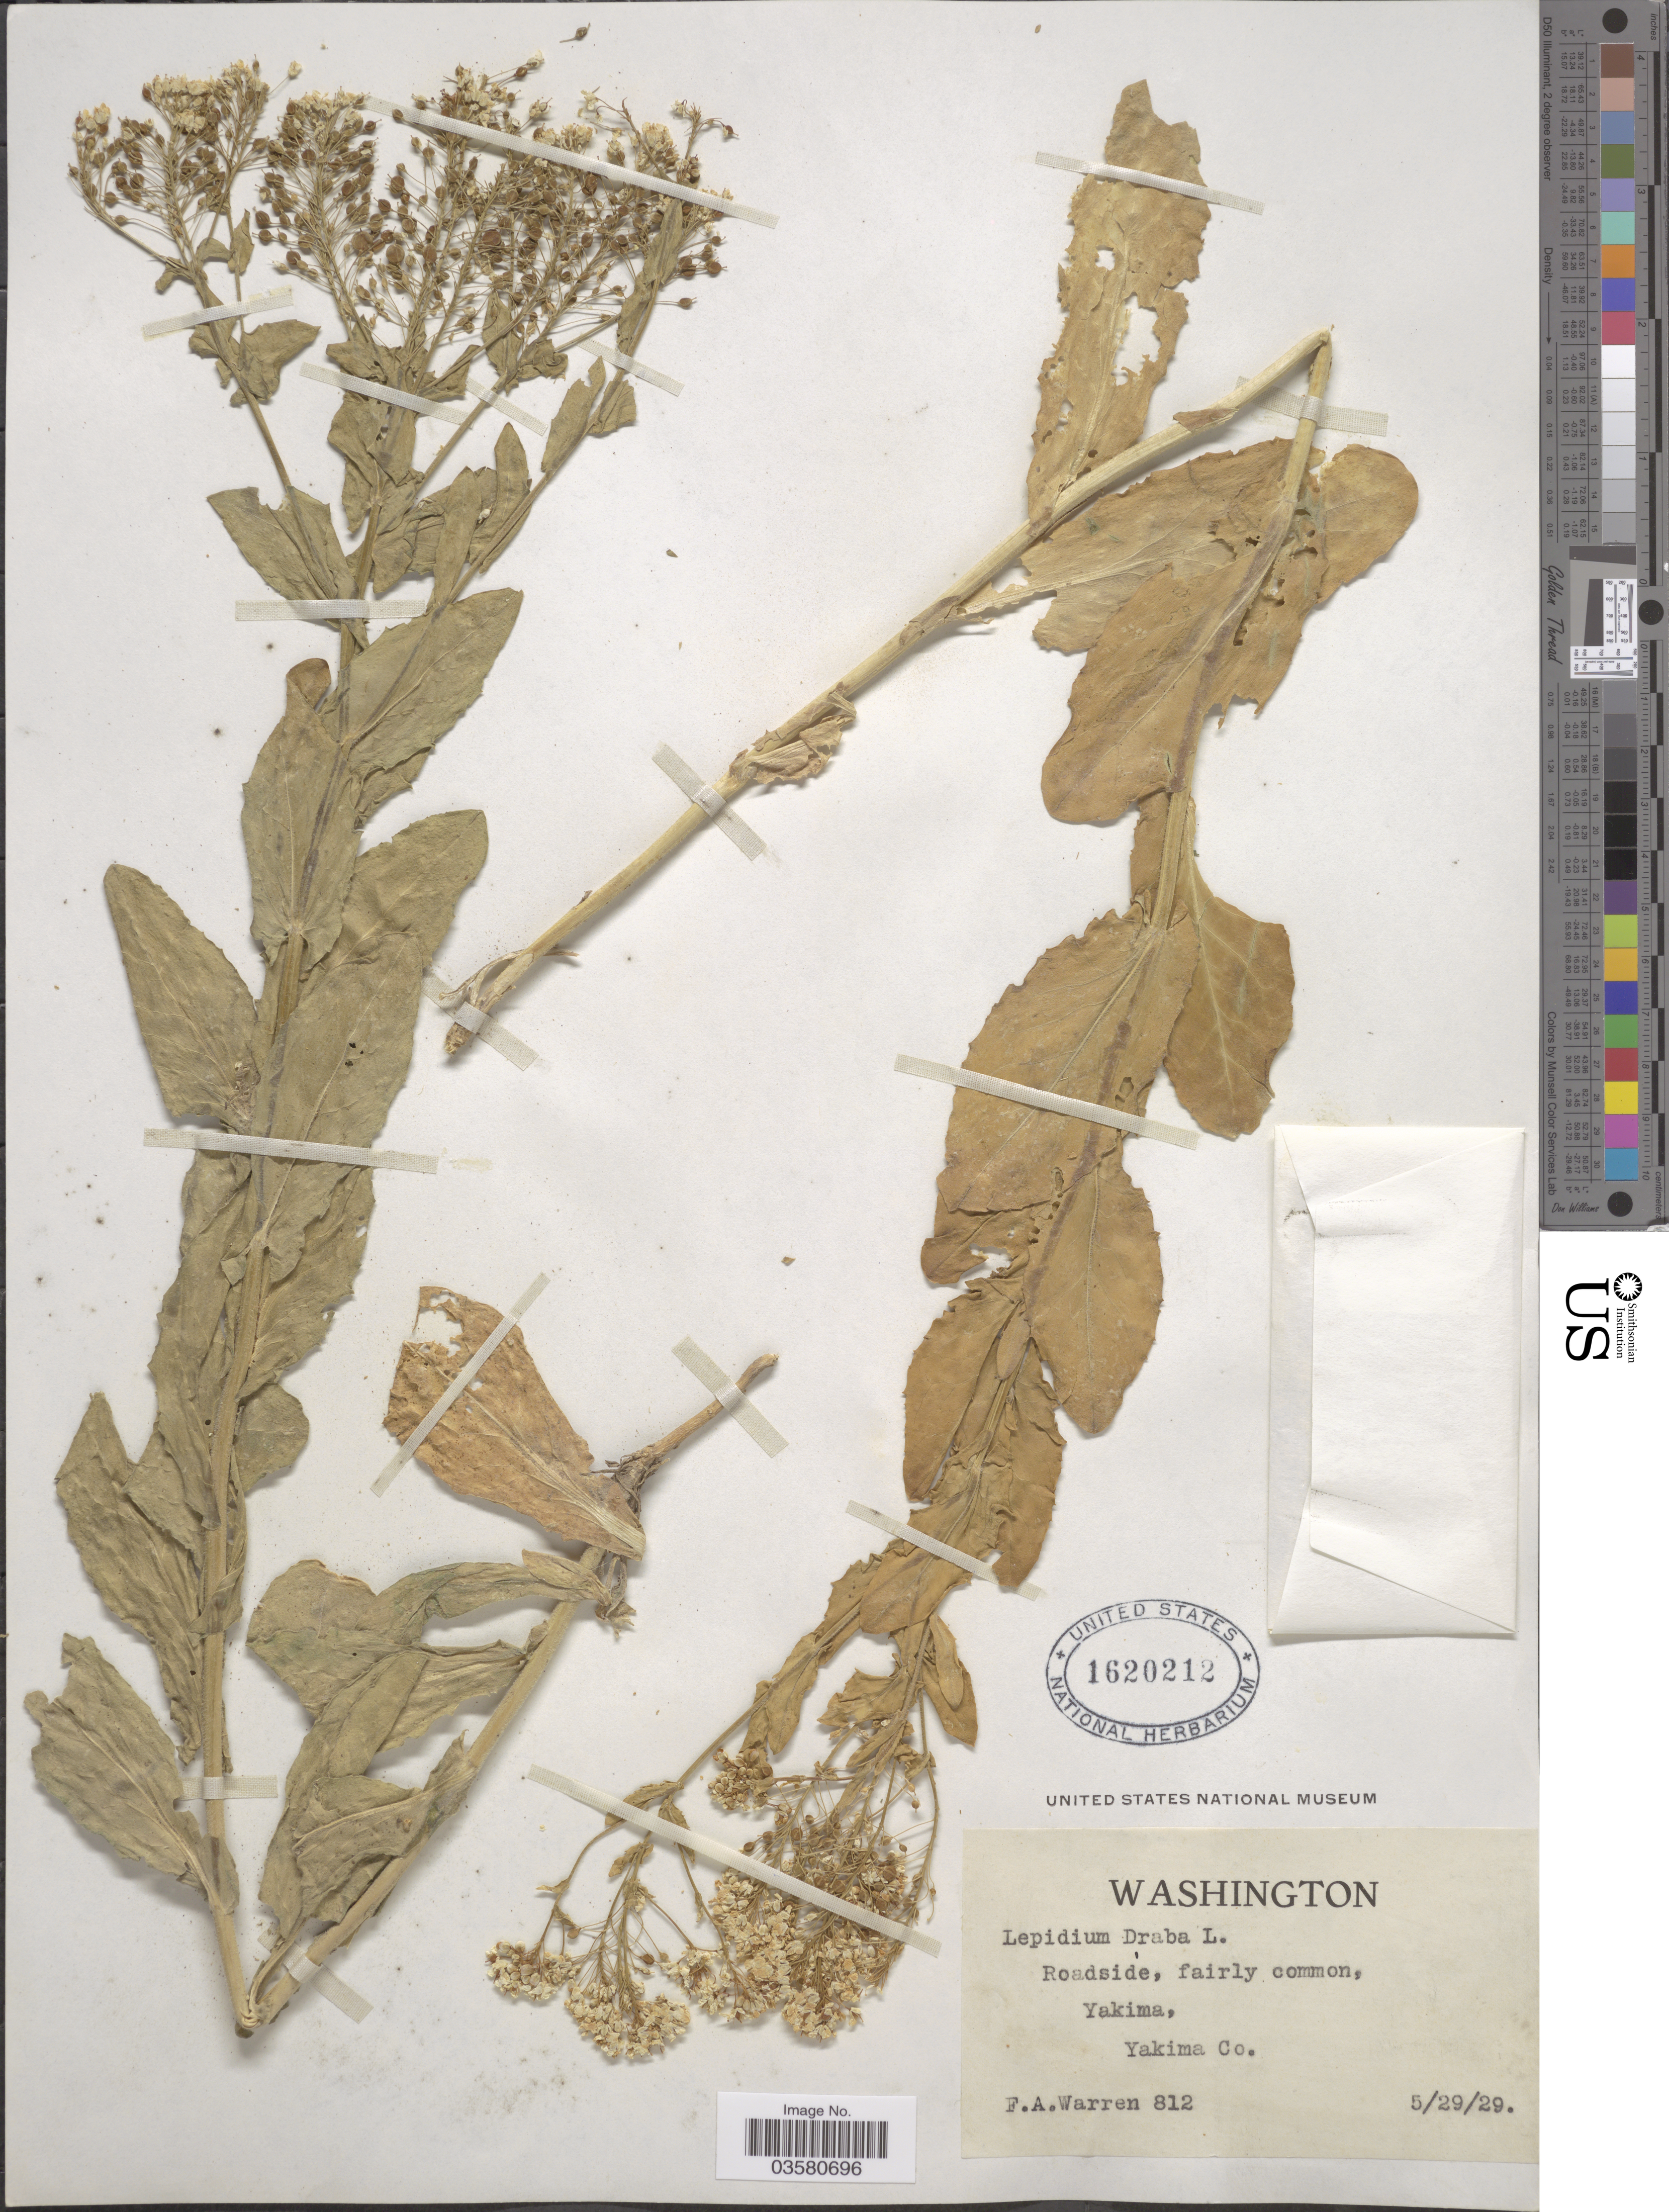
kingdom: Plantae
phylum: Tracheophyta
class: Magnoliopsida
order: Brassicales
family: Brassicaceae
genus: Lepidium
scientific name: Lepidium draba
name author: L.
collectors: F. Warren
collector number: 812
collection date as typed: Transcribed d/m/y: 29/5/29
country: United States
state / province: Washington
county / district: Yakima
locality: Roadside, Yakima, Yakima Co.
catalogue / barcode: US 1620212